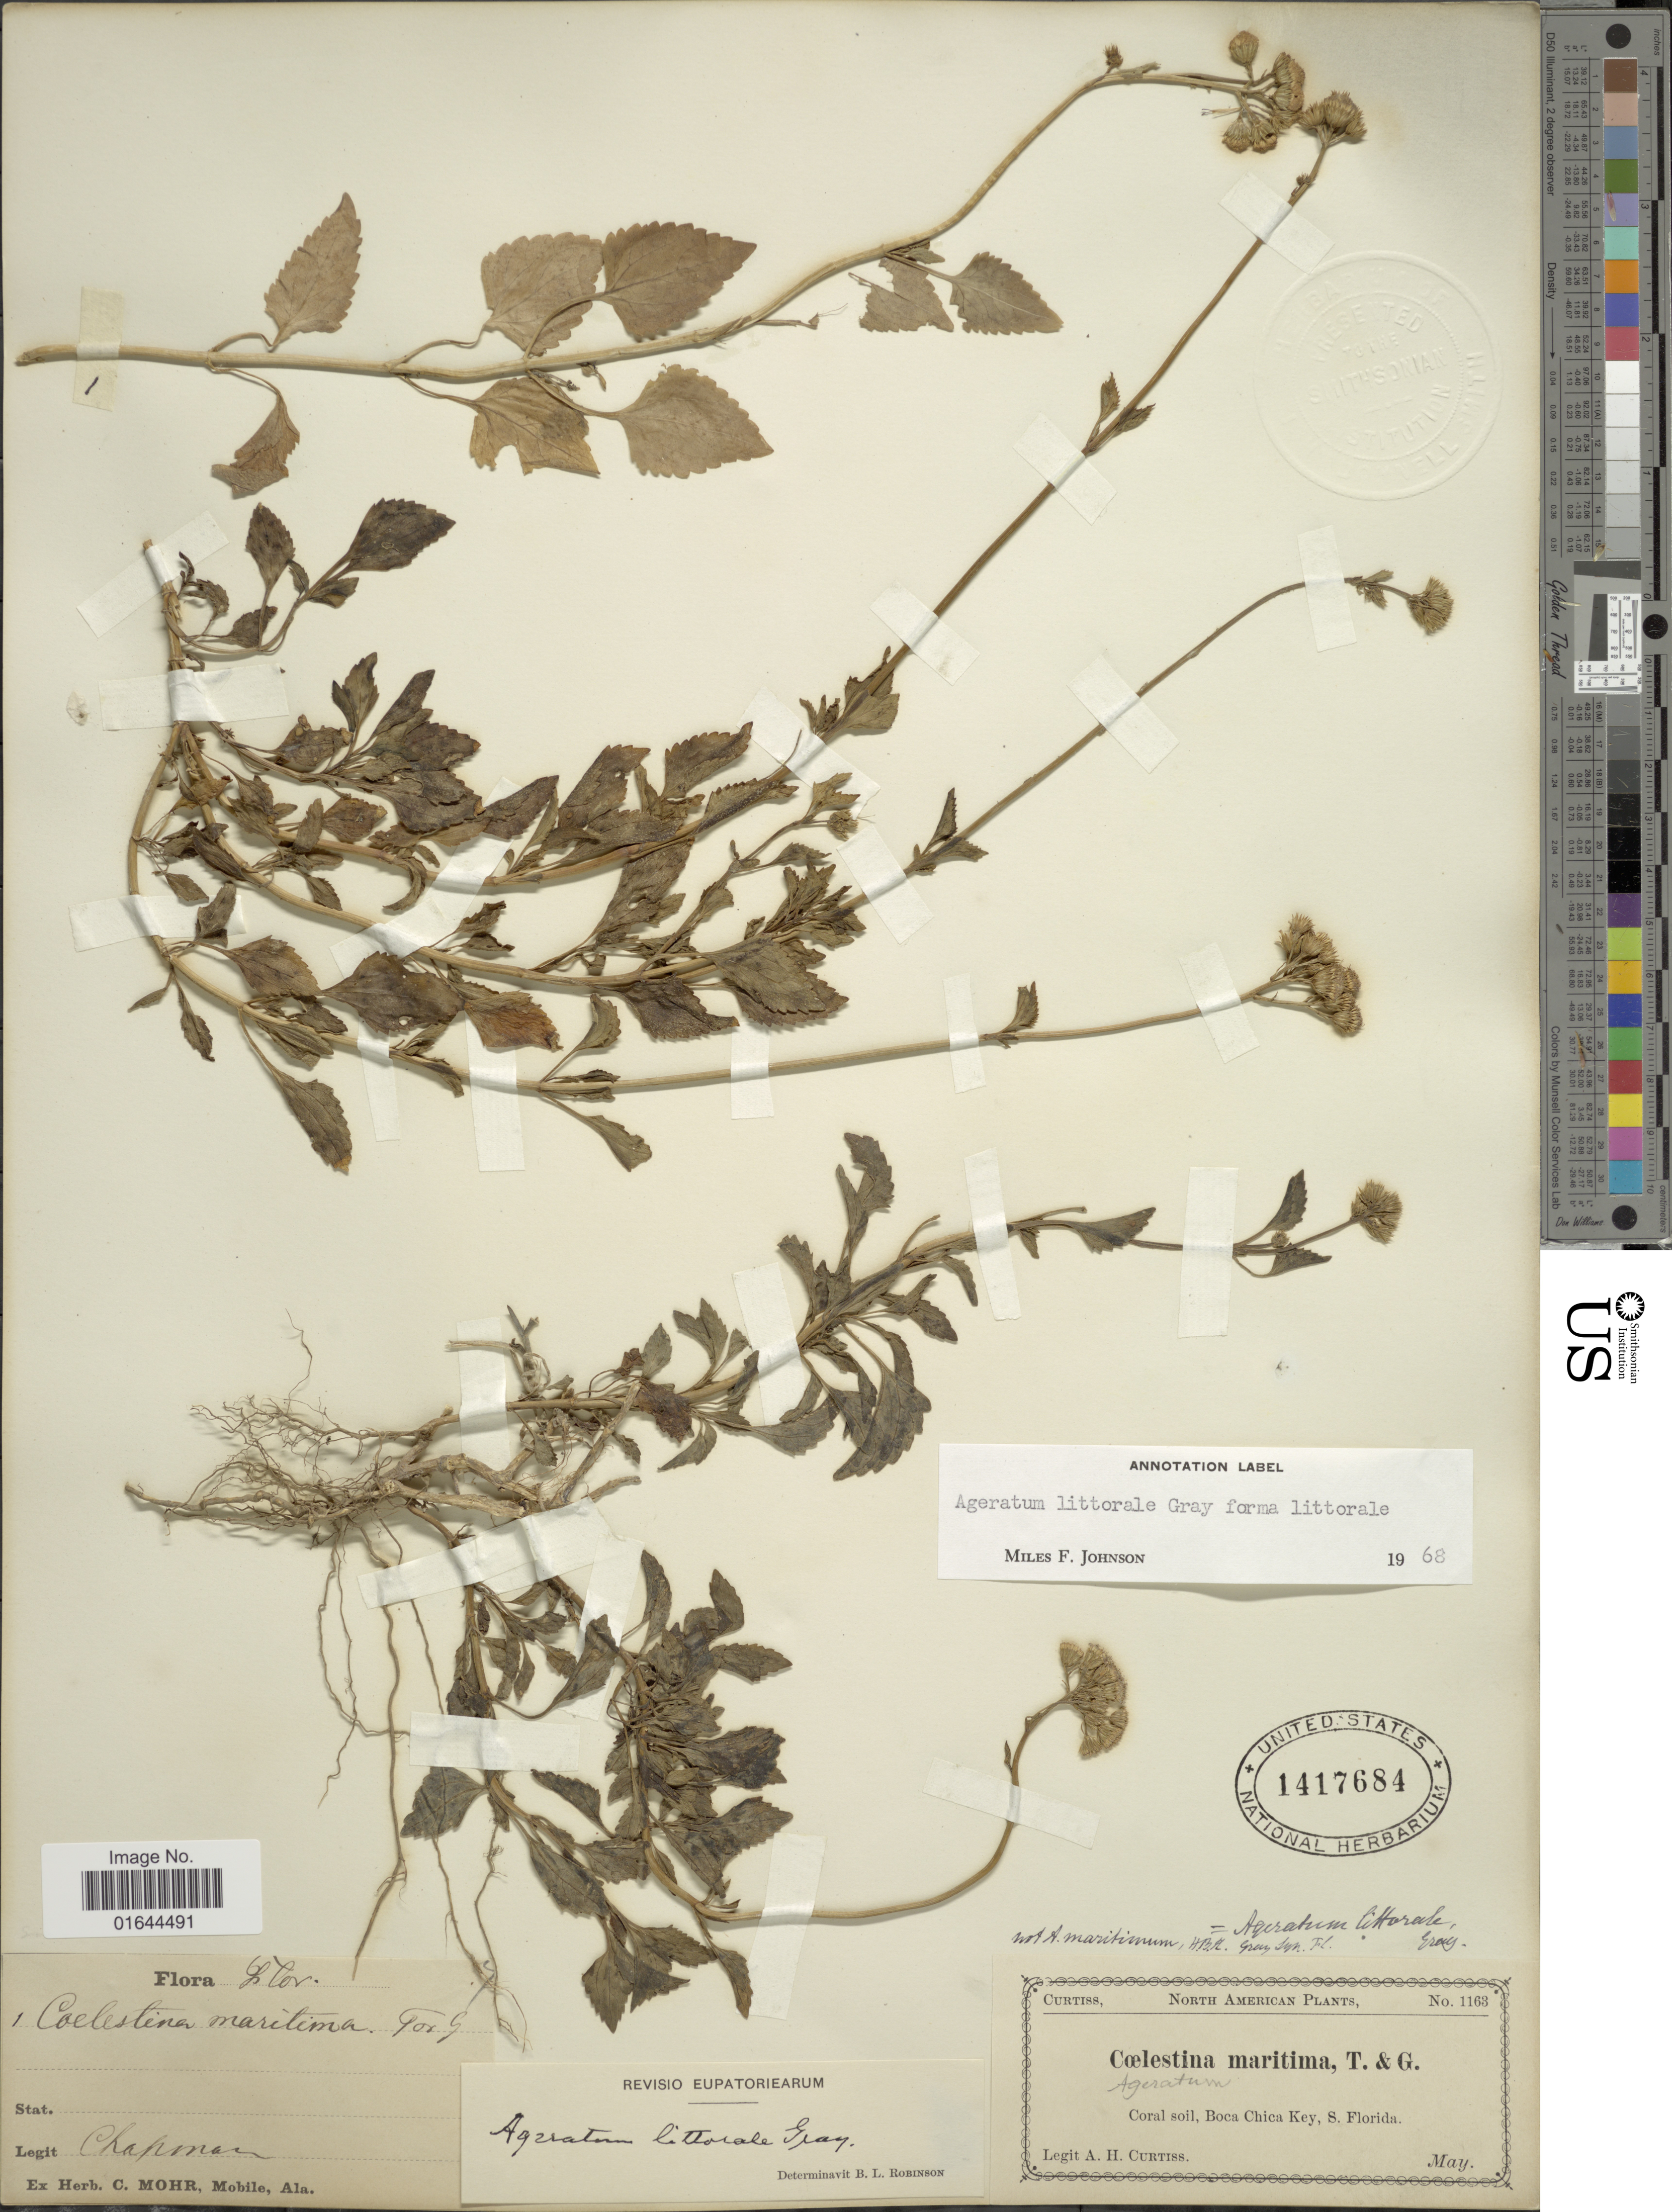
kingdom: Plantae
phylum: Tracheophyta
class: Magnoliopsida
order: Asterales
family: Asteraceae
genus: Ageratum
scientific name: Ageratum littorale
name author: A. Gray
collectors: A. H. Curtiss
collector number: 1163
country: United States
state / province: Florida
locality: Coral soil, Boca Chica Key, S. Florida.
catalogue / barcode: US 1417684